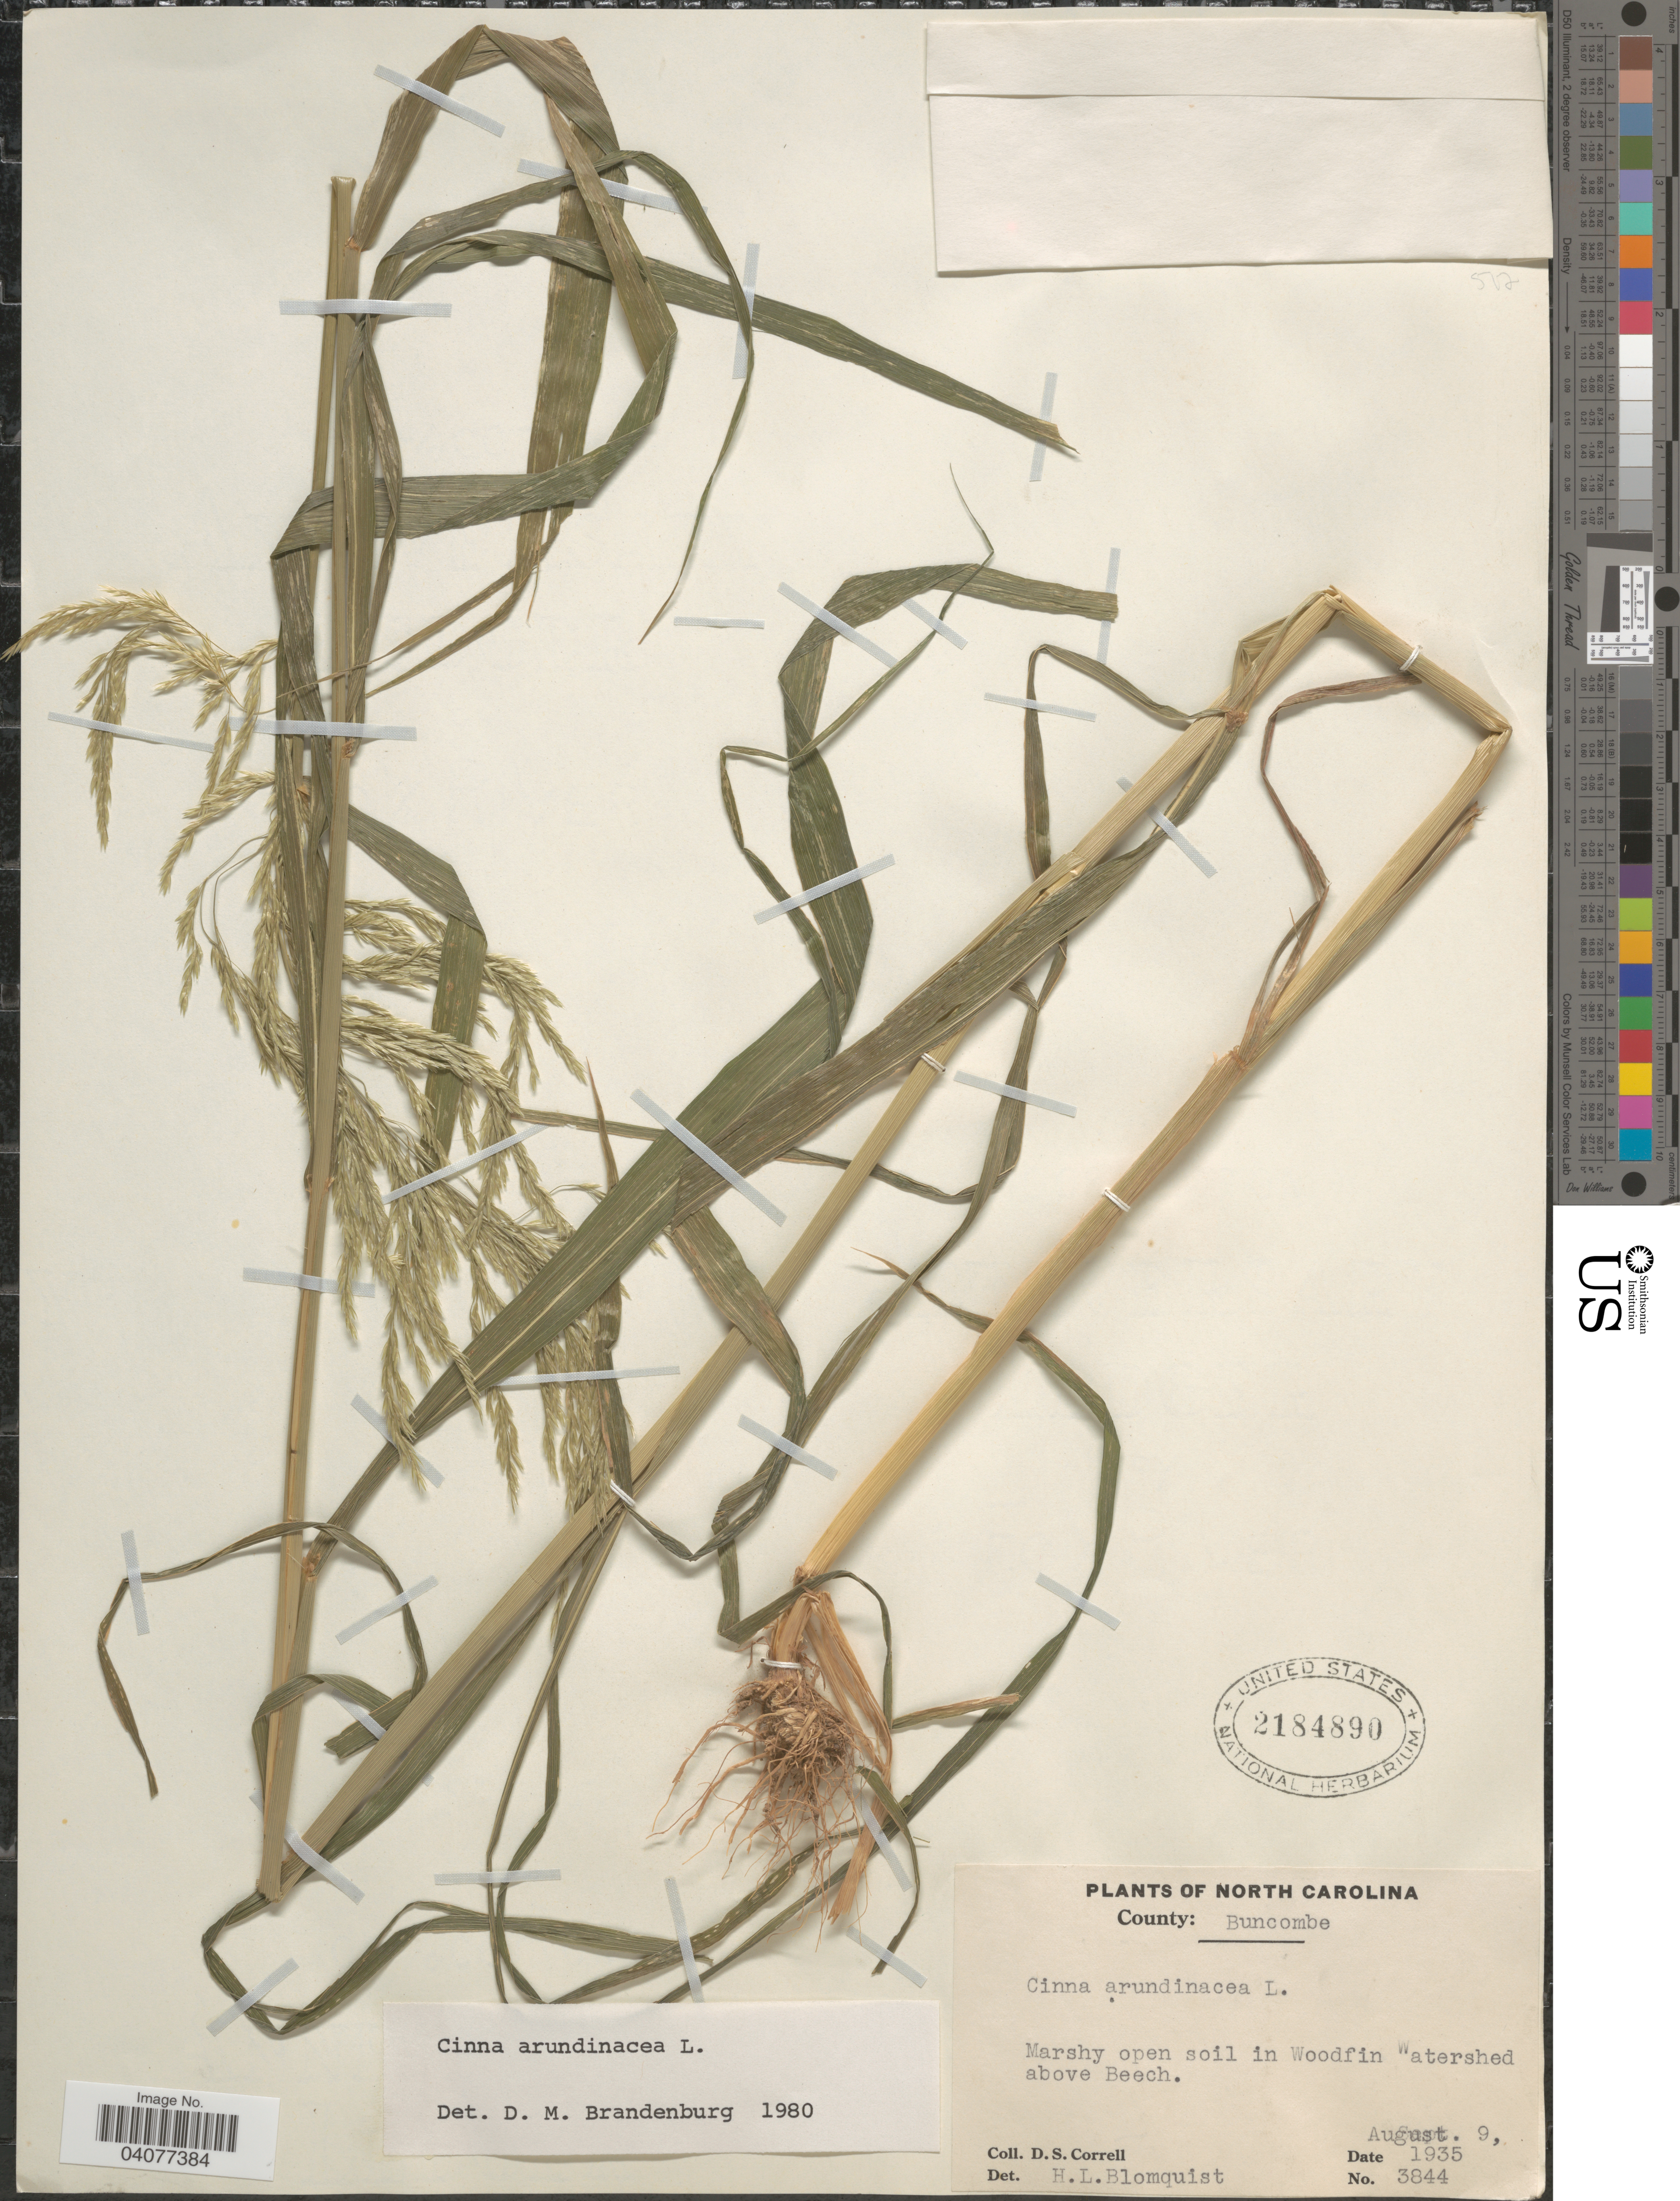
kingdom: Plantae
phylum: Tracheophyta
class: Liliopsida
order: Poales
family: Poaceae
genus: Cinna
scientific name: Cinna arundinacea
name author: L.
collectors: D. S. Correll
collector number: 3844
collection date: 1935-08-09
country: United States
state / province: North Carolina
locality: County: Buncombe. Marshy open soil in Woodfin Watershed above Beech.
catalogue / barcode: US 2184890